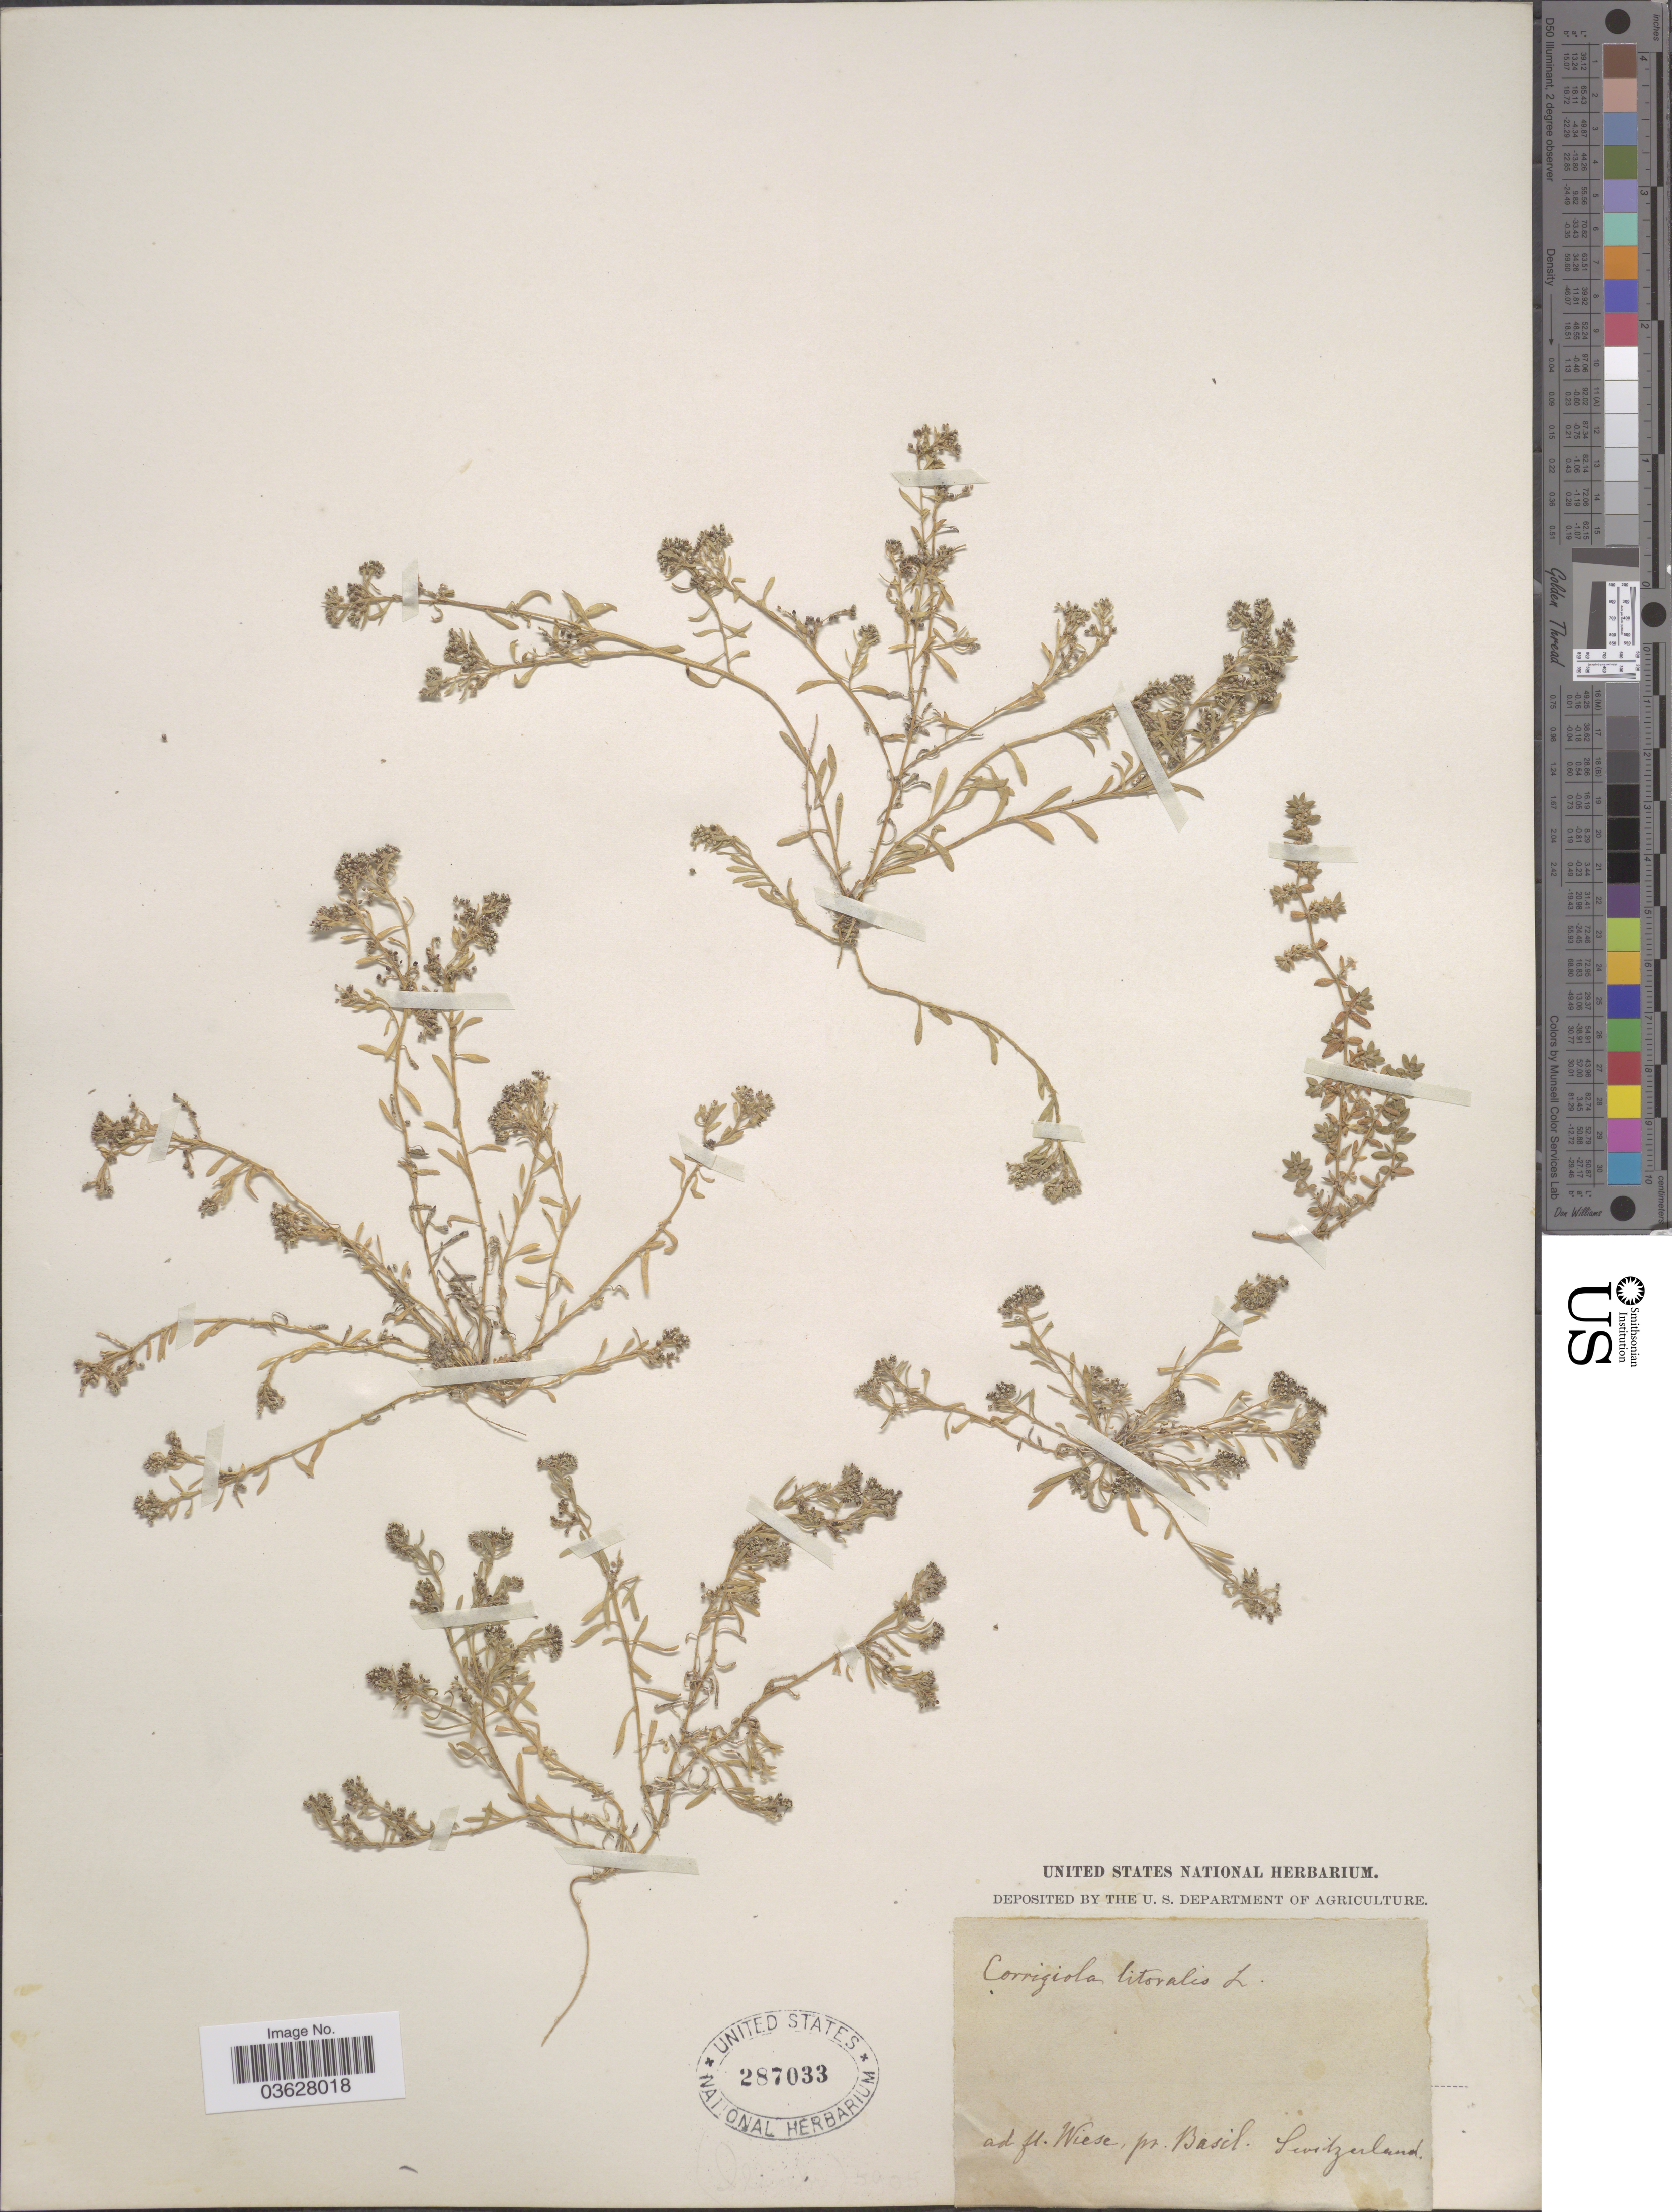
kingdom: Plantae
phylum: Tracheophyta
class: Magnoliopsida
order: Caryophyllales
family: Caryophyllaceae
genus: Corrigiola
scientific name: Corrigiola litoralis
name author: L.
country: Eswatini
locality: Ad fl. Wiese, pr. Basil.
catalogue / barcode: US 287033